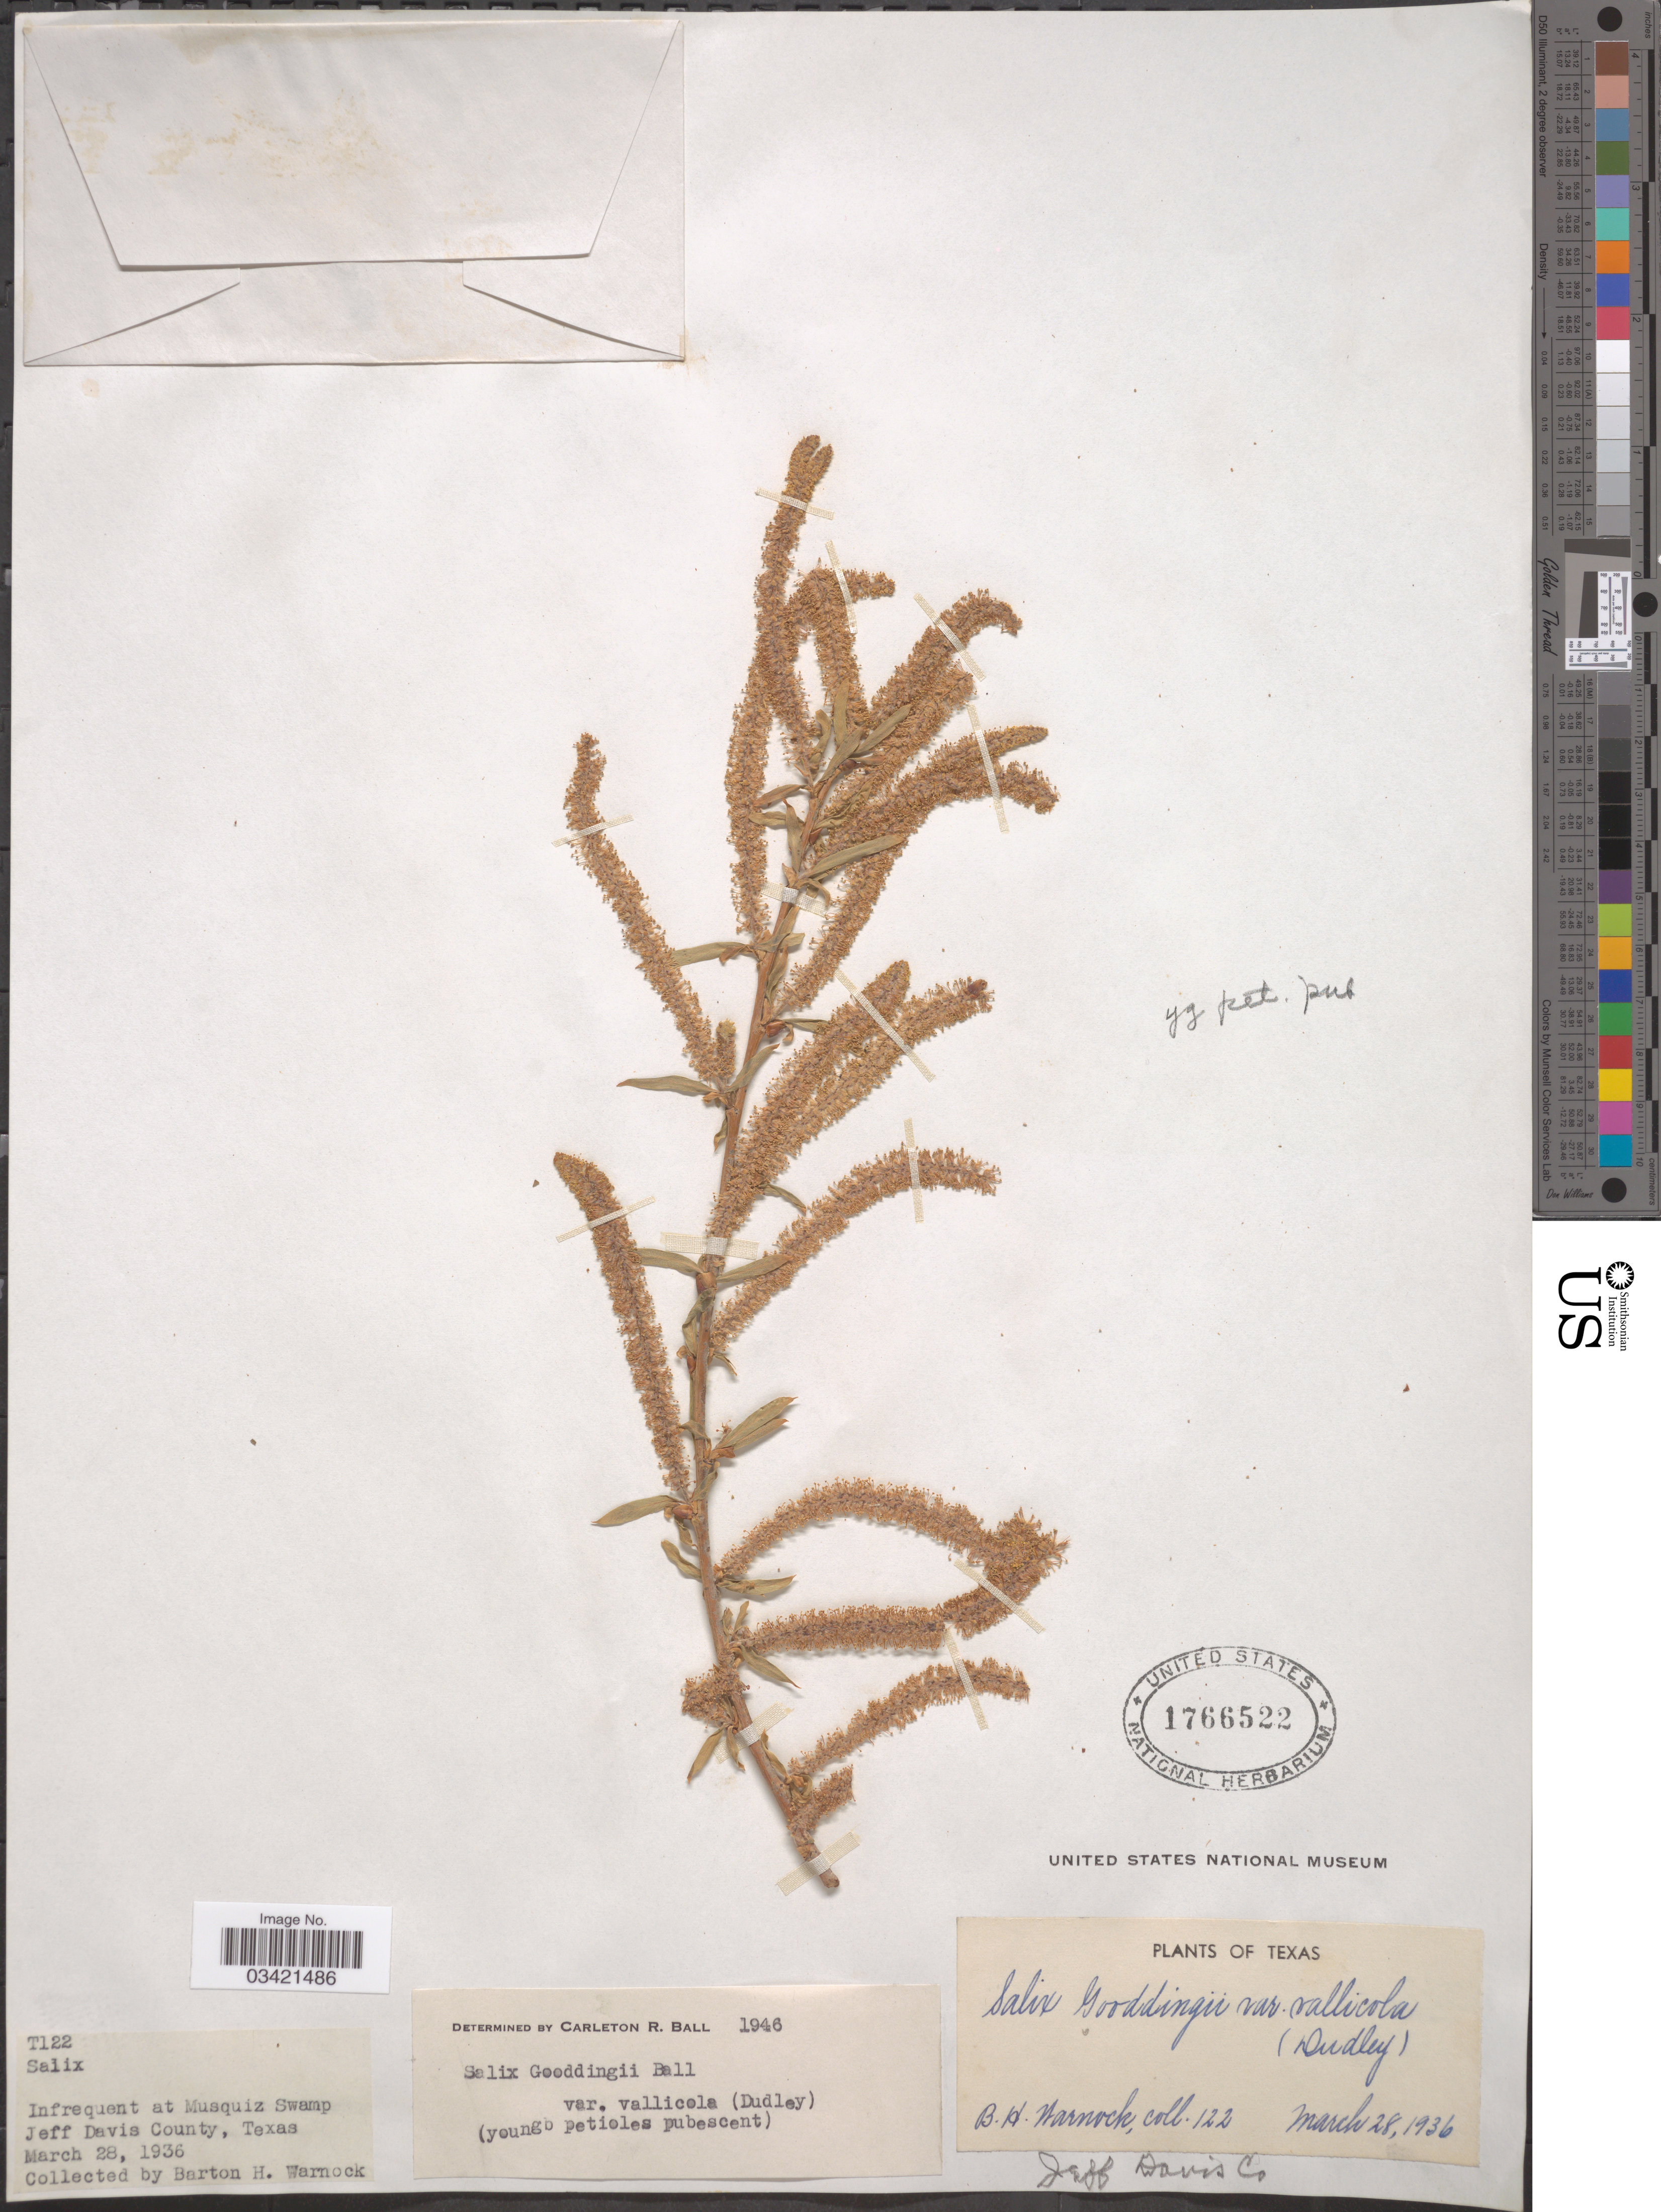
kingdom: Plantae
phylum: Tracheophyta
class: Magnoliopsida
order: Malpighiales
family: Salicaceae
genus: Salix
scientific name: Salix gooddingii var. vallicola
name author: (Dudley) C.R. Ball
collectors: B. H. Warnock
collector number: T122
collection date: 1936-03-28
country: United States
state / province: Texas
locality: Infrequent at Musquiz Swamp. Jeff Davis County.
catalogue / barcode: US 1766522